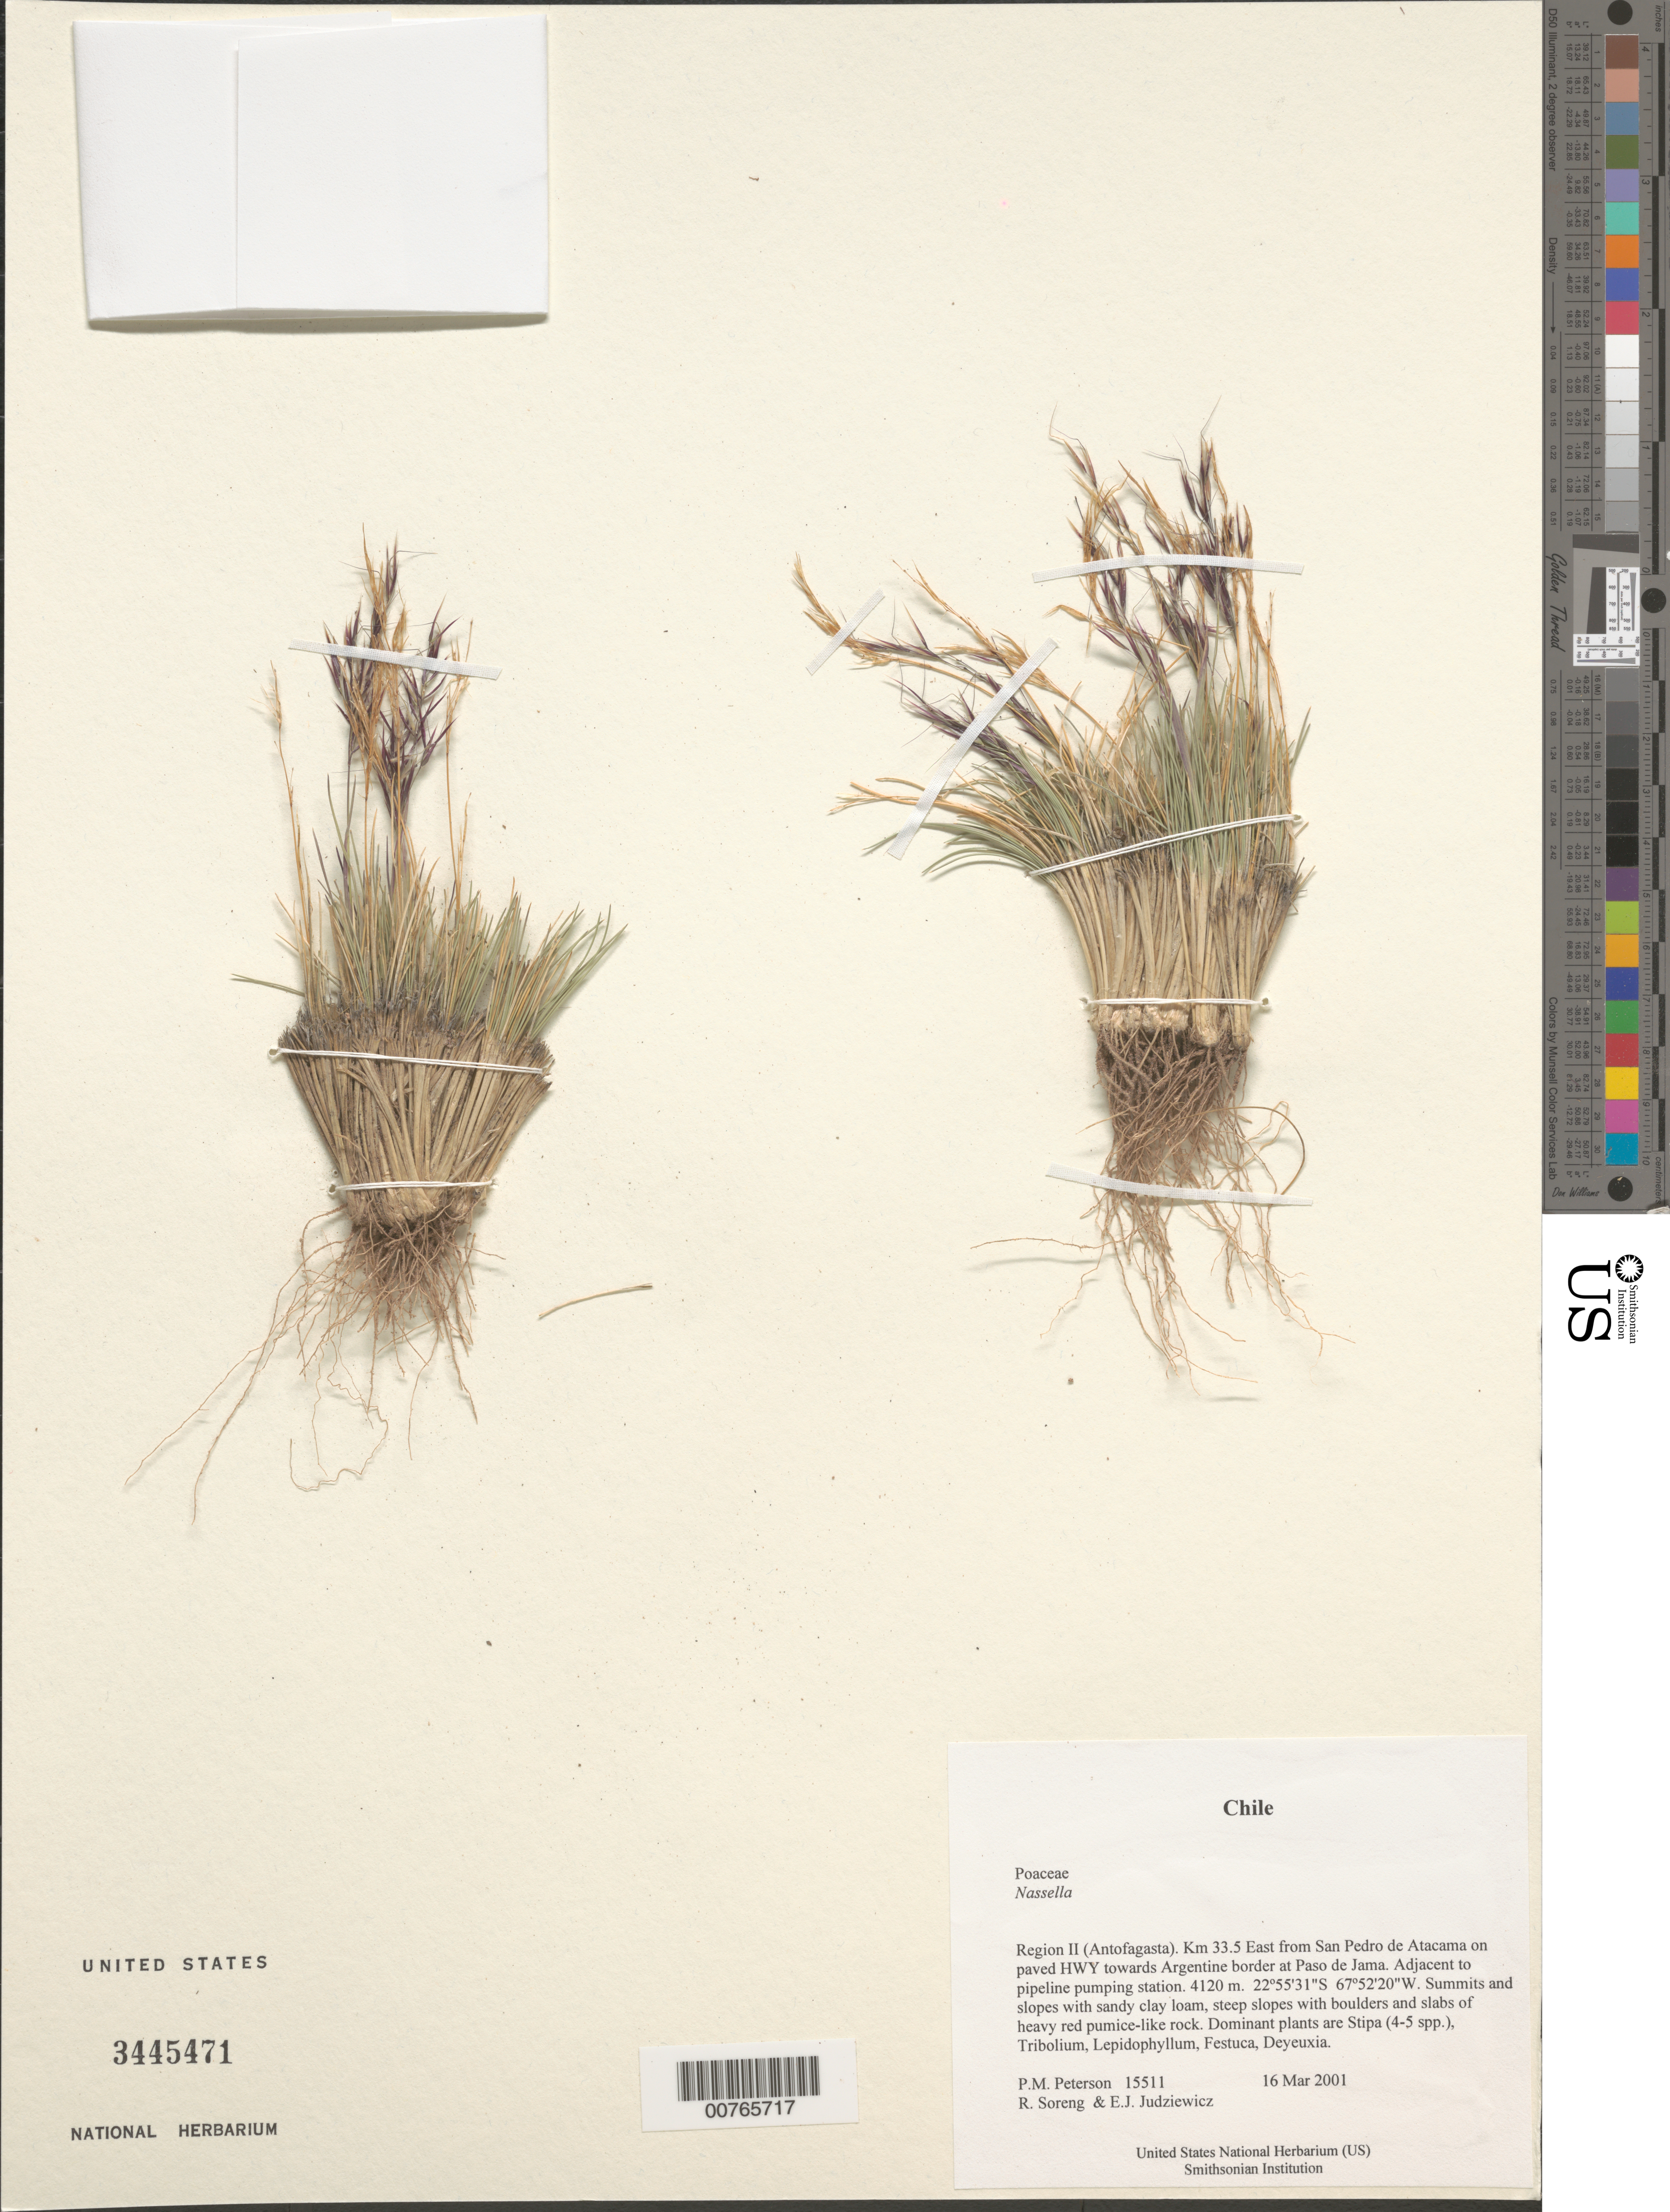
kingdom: Plantae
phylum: Tracheophyta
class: Liliopsida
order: Poales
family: Poaceae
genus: Nassella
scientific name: Nassella sp.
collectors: P. M. Peterson, R. J. Soreng & E. J. Judziewicz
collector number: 15511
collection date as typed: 16 Mar 2001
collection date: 2001-03-16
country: Chile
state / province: Antofagasta (II)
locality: Km 33.5 East from San Pedro de Atacama on paved HWY towards Argentine border at Paso de Jama. Adjacent to pipeline pumping station.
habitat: Summits and slopes with sandy clay loam, steep slopes with boulders and slabs of heavy red pumice-like rock.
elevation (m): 4120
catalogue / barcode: US 3445471